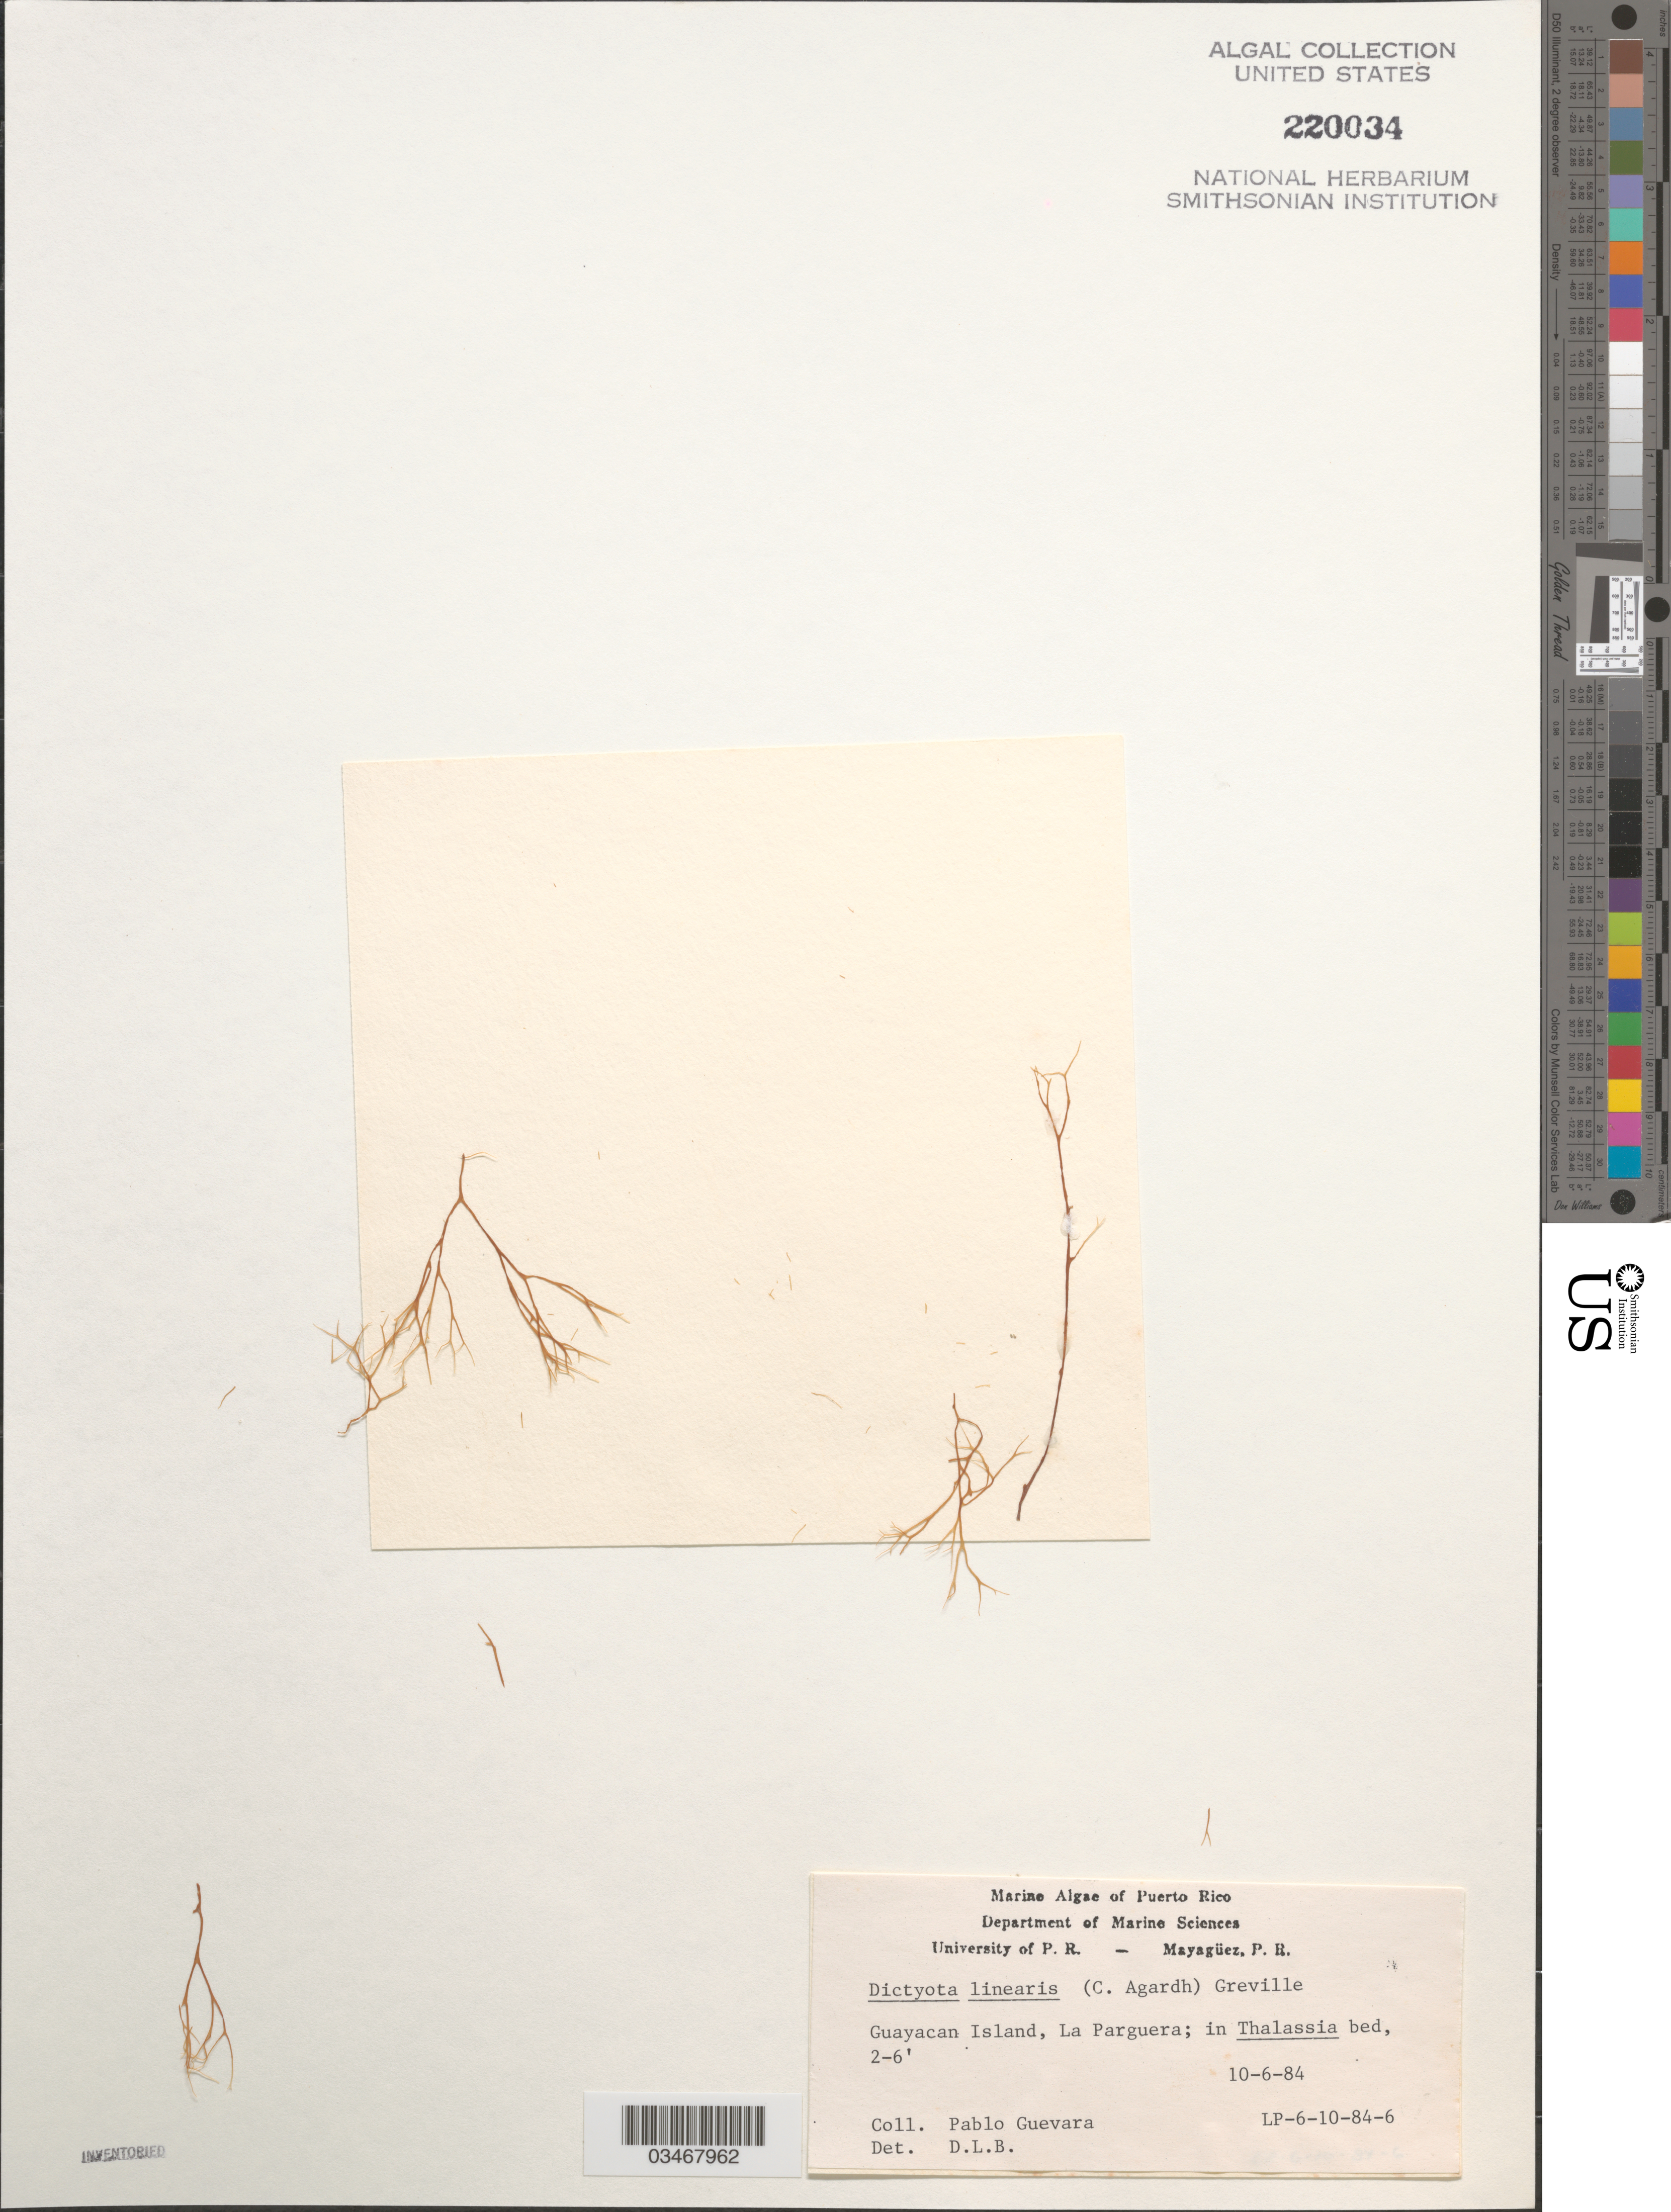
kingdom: Chromista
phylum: Ochrophyta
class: Phaeophyceae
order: Dictyotales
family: Dictyotaceae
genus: Dictyota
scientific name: Dictyota linearis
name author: (C. Agardh) Grev.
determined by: Ballantine, D. L.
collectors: P. Guevara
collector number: LP-6-10-84-6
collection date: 1984-10-06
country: Puerto Rico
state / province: Lajas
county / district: La Parguera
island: Guayacan Island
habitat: in Thalassia bed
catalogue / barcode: US 220034